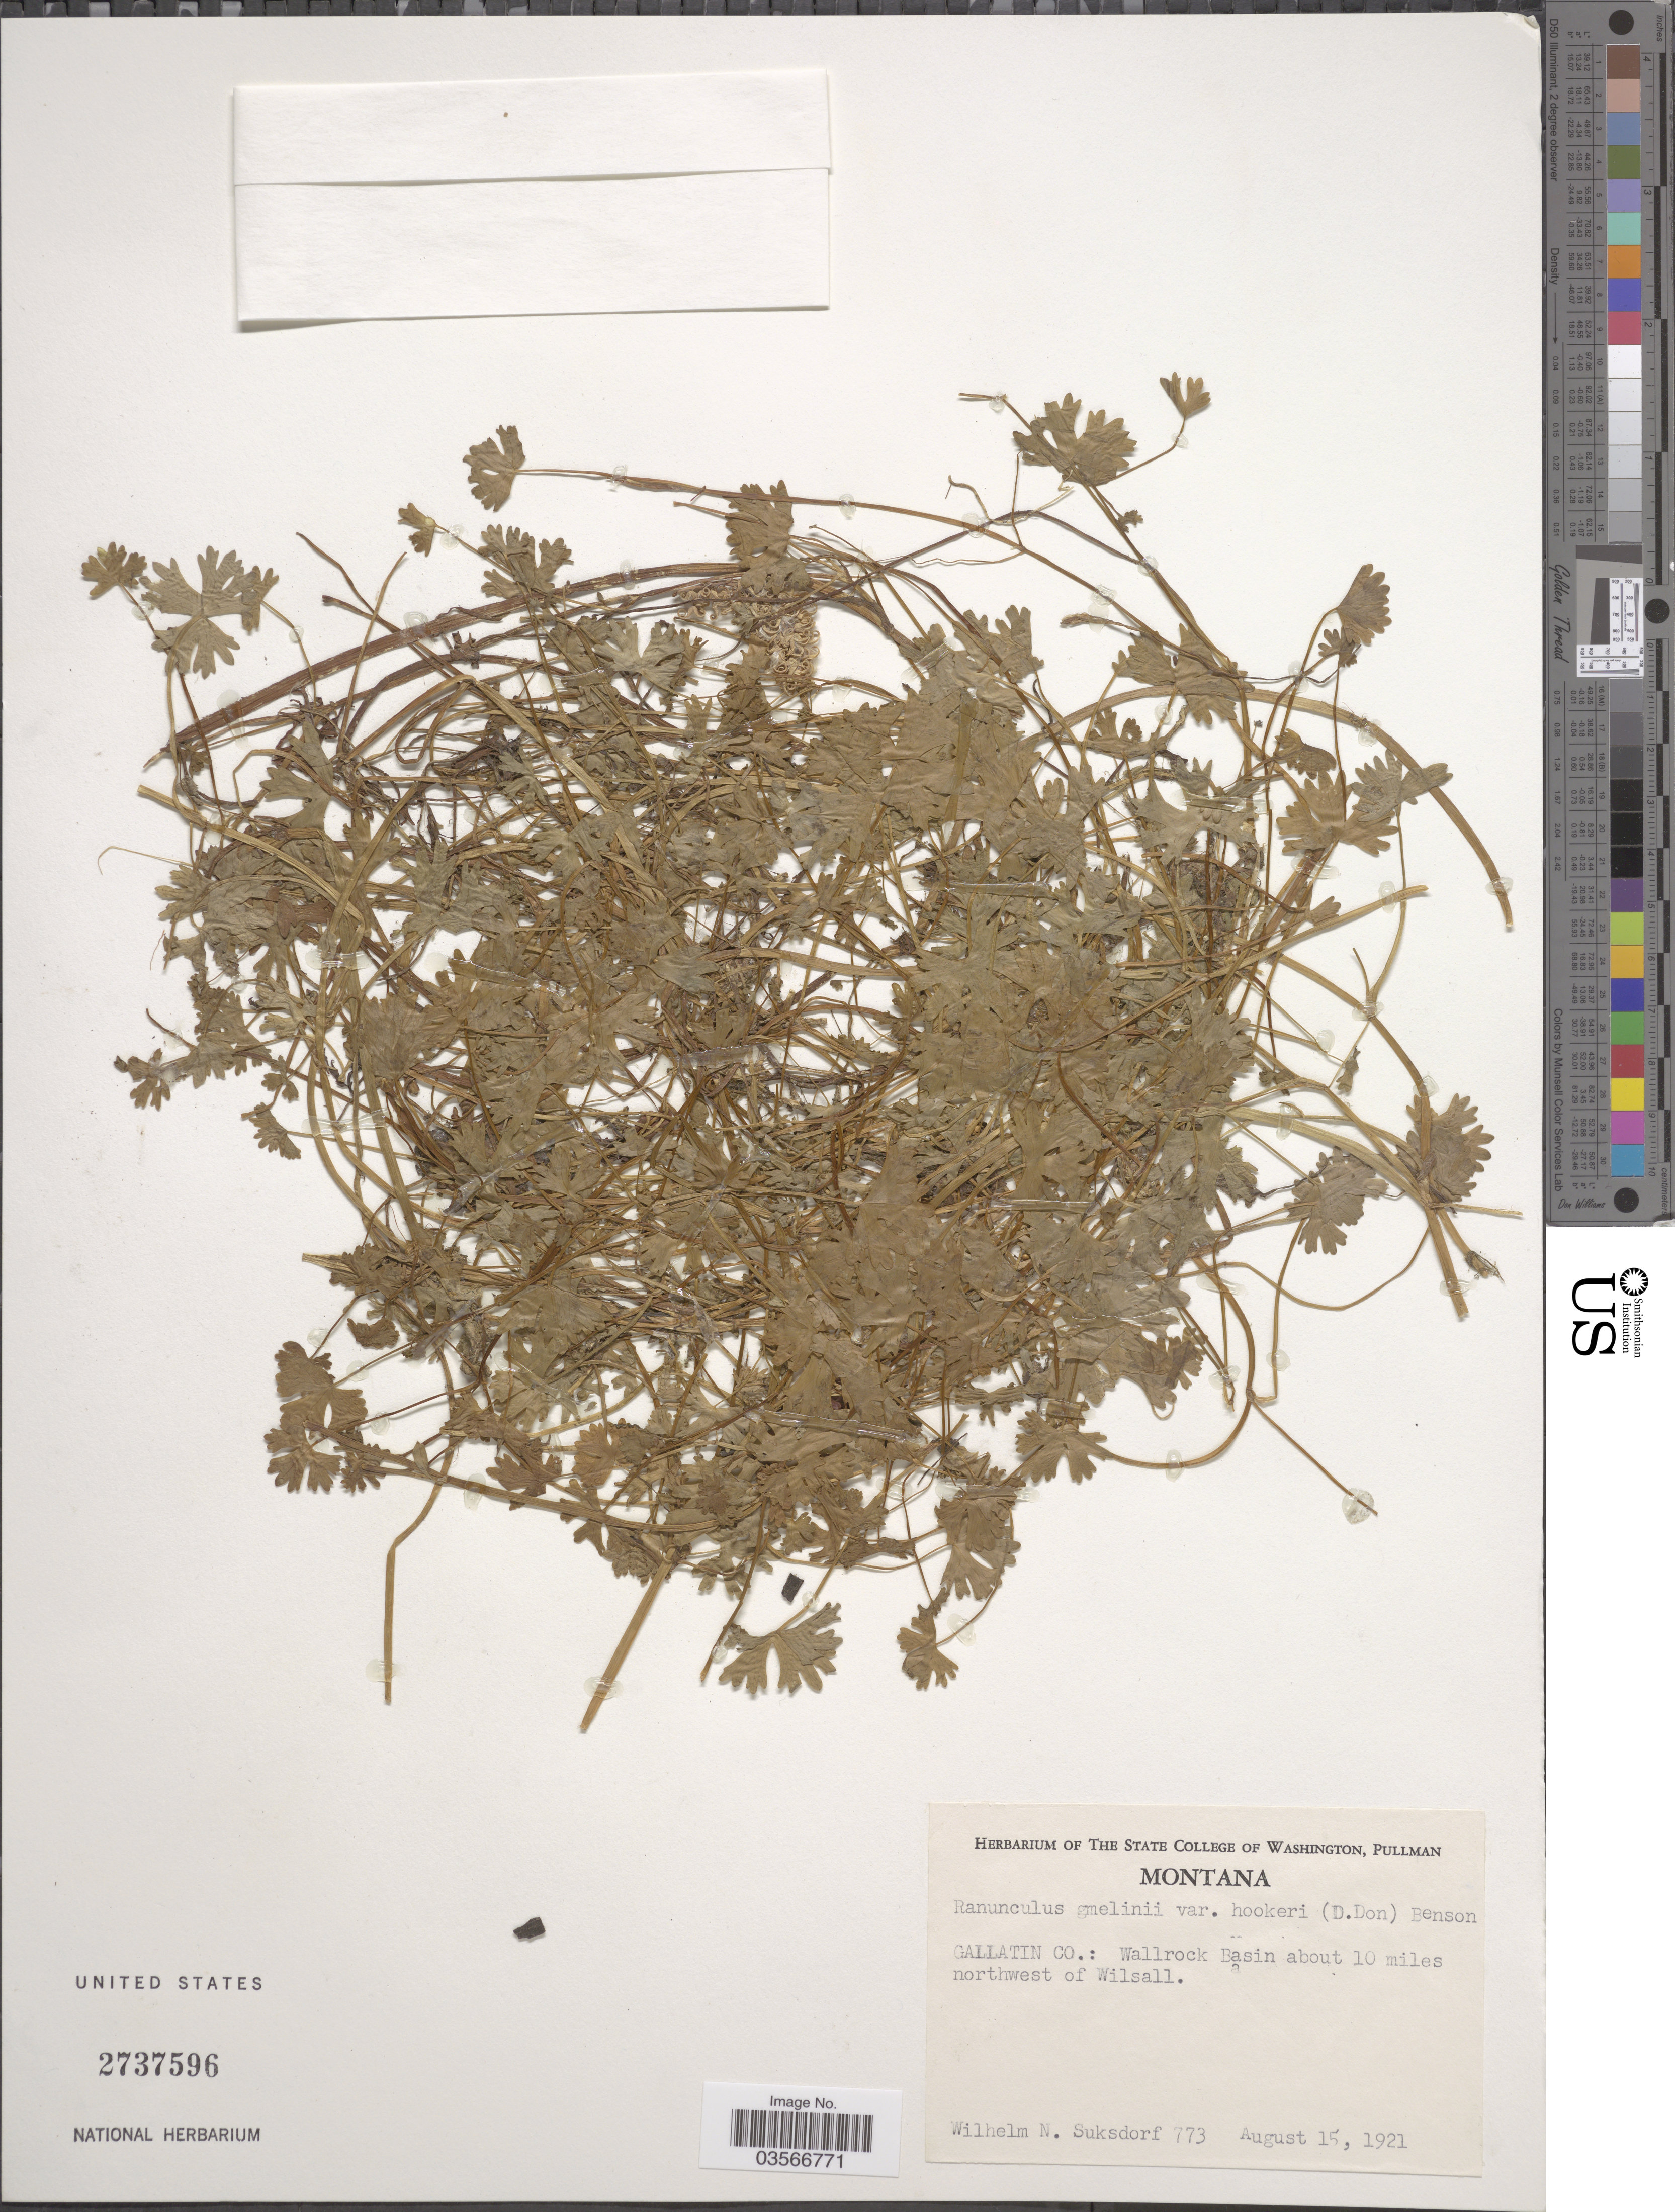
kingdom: Plantae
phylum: Tracheophyta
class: Magnoliopsida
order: Ranunculales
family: Ranunculaceae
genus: Ranunculus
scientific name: Ranunculus gmelinii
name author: DC.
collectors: W. N. Suksdorf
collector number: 773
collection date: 1921-08-15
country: United States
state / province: Montana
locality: Gallatin Co.: Wallrock Basin about 10 miles northwest of Wilsall.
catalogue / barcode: US 2737596